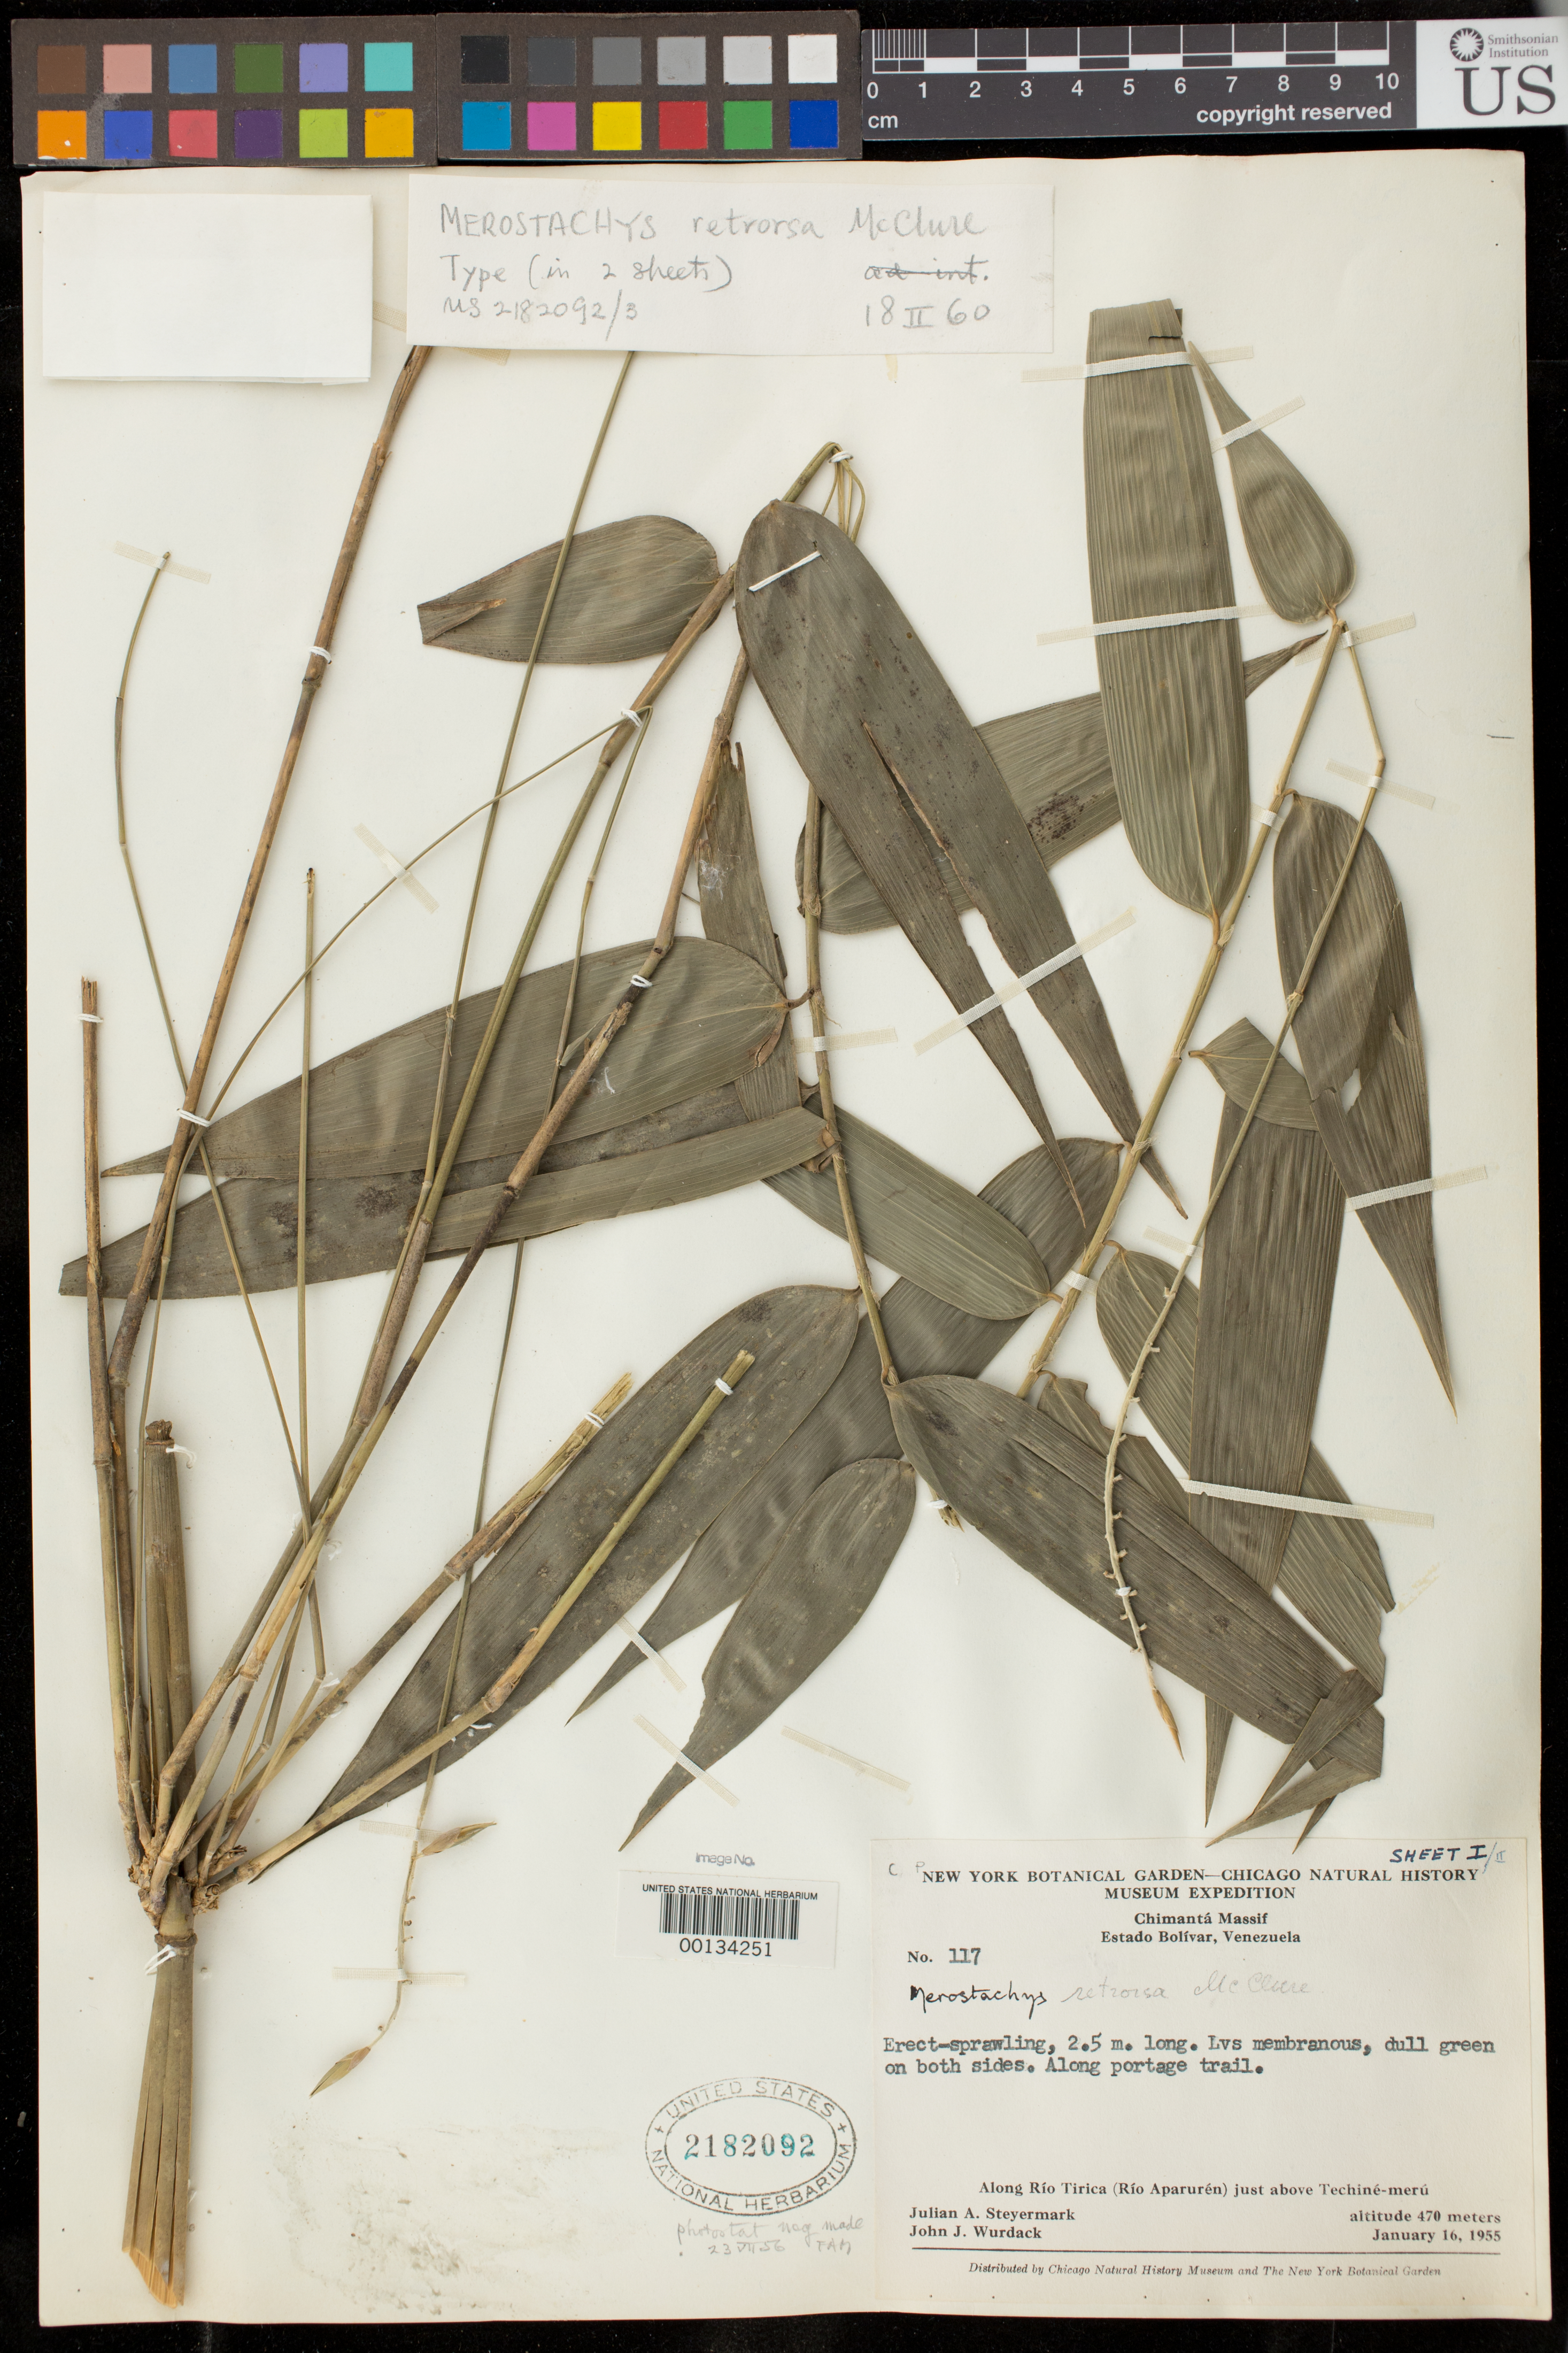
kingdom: Plantae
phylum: Tracheophyta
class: Liliopsida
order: Poales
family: Poaceae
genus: Merostachys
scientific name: Merostachys retrorsa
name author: McClure in Maguire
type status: Holotype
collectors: J. Steyermark & J. J. Wurdack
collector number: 117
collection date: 1955-01-16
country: Venezuela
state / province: Bolivar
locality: Chimantá Massif, Estado Bolívar. Along Río Tirica (Río Aparurén) above Techiné-merú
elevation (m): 470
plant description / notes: Holotype mounted on 2 sheets (USNH 2182092, 2182093). A third US sheet (USNH 2891721) is an isotype.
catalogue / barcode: US 2182092